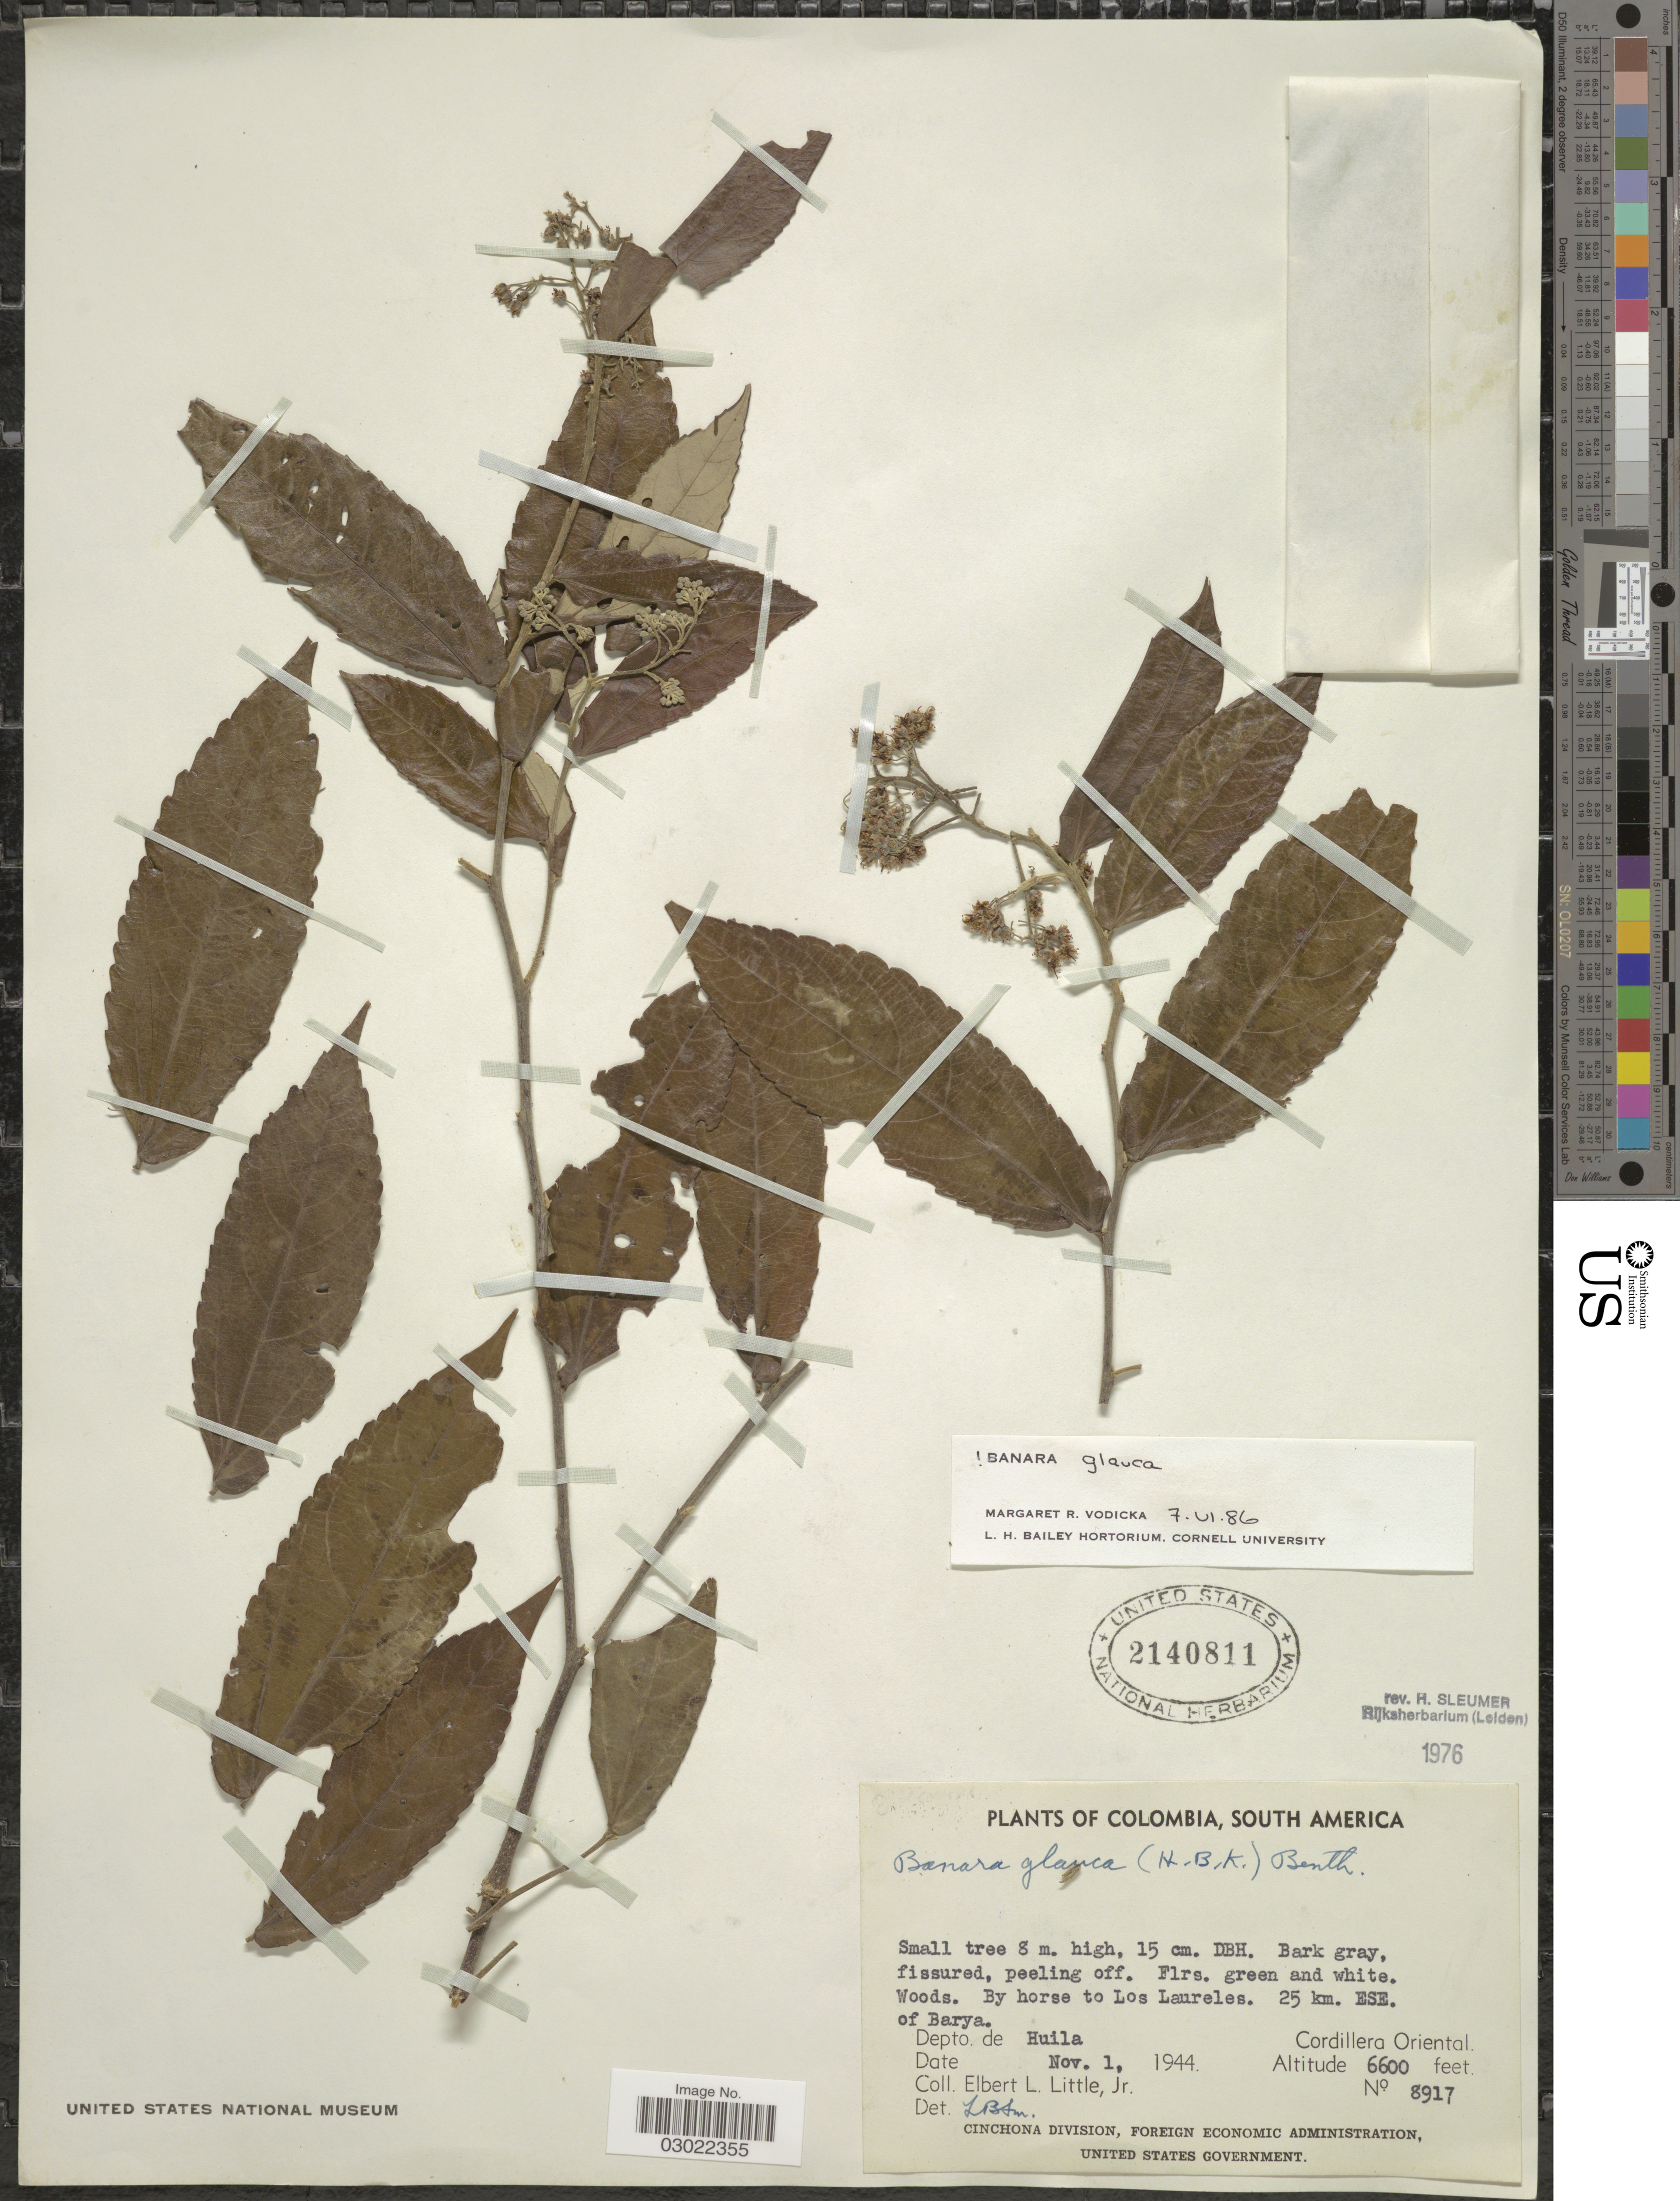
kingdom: Plantae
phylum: Tracheophyta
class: Magnoliopsida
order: Malpighiales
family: Salicaceae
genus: Banara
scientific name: Banara glauca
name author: (Kunth) Benth.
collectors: E. L. Little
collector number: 8917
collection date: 1944-11-01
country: Colombia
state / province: Huila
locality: By horse to Los Laureles. 25 km. ESE. of Barya. Depto. de Huila. Cordillera Oriental.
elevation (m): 2012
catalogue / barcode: US 2140811